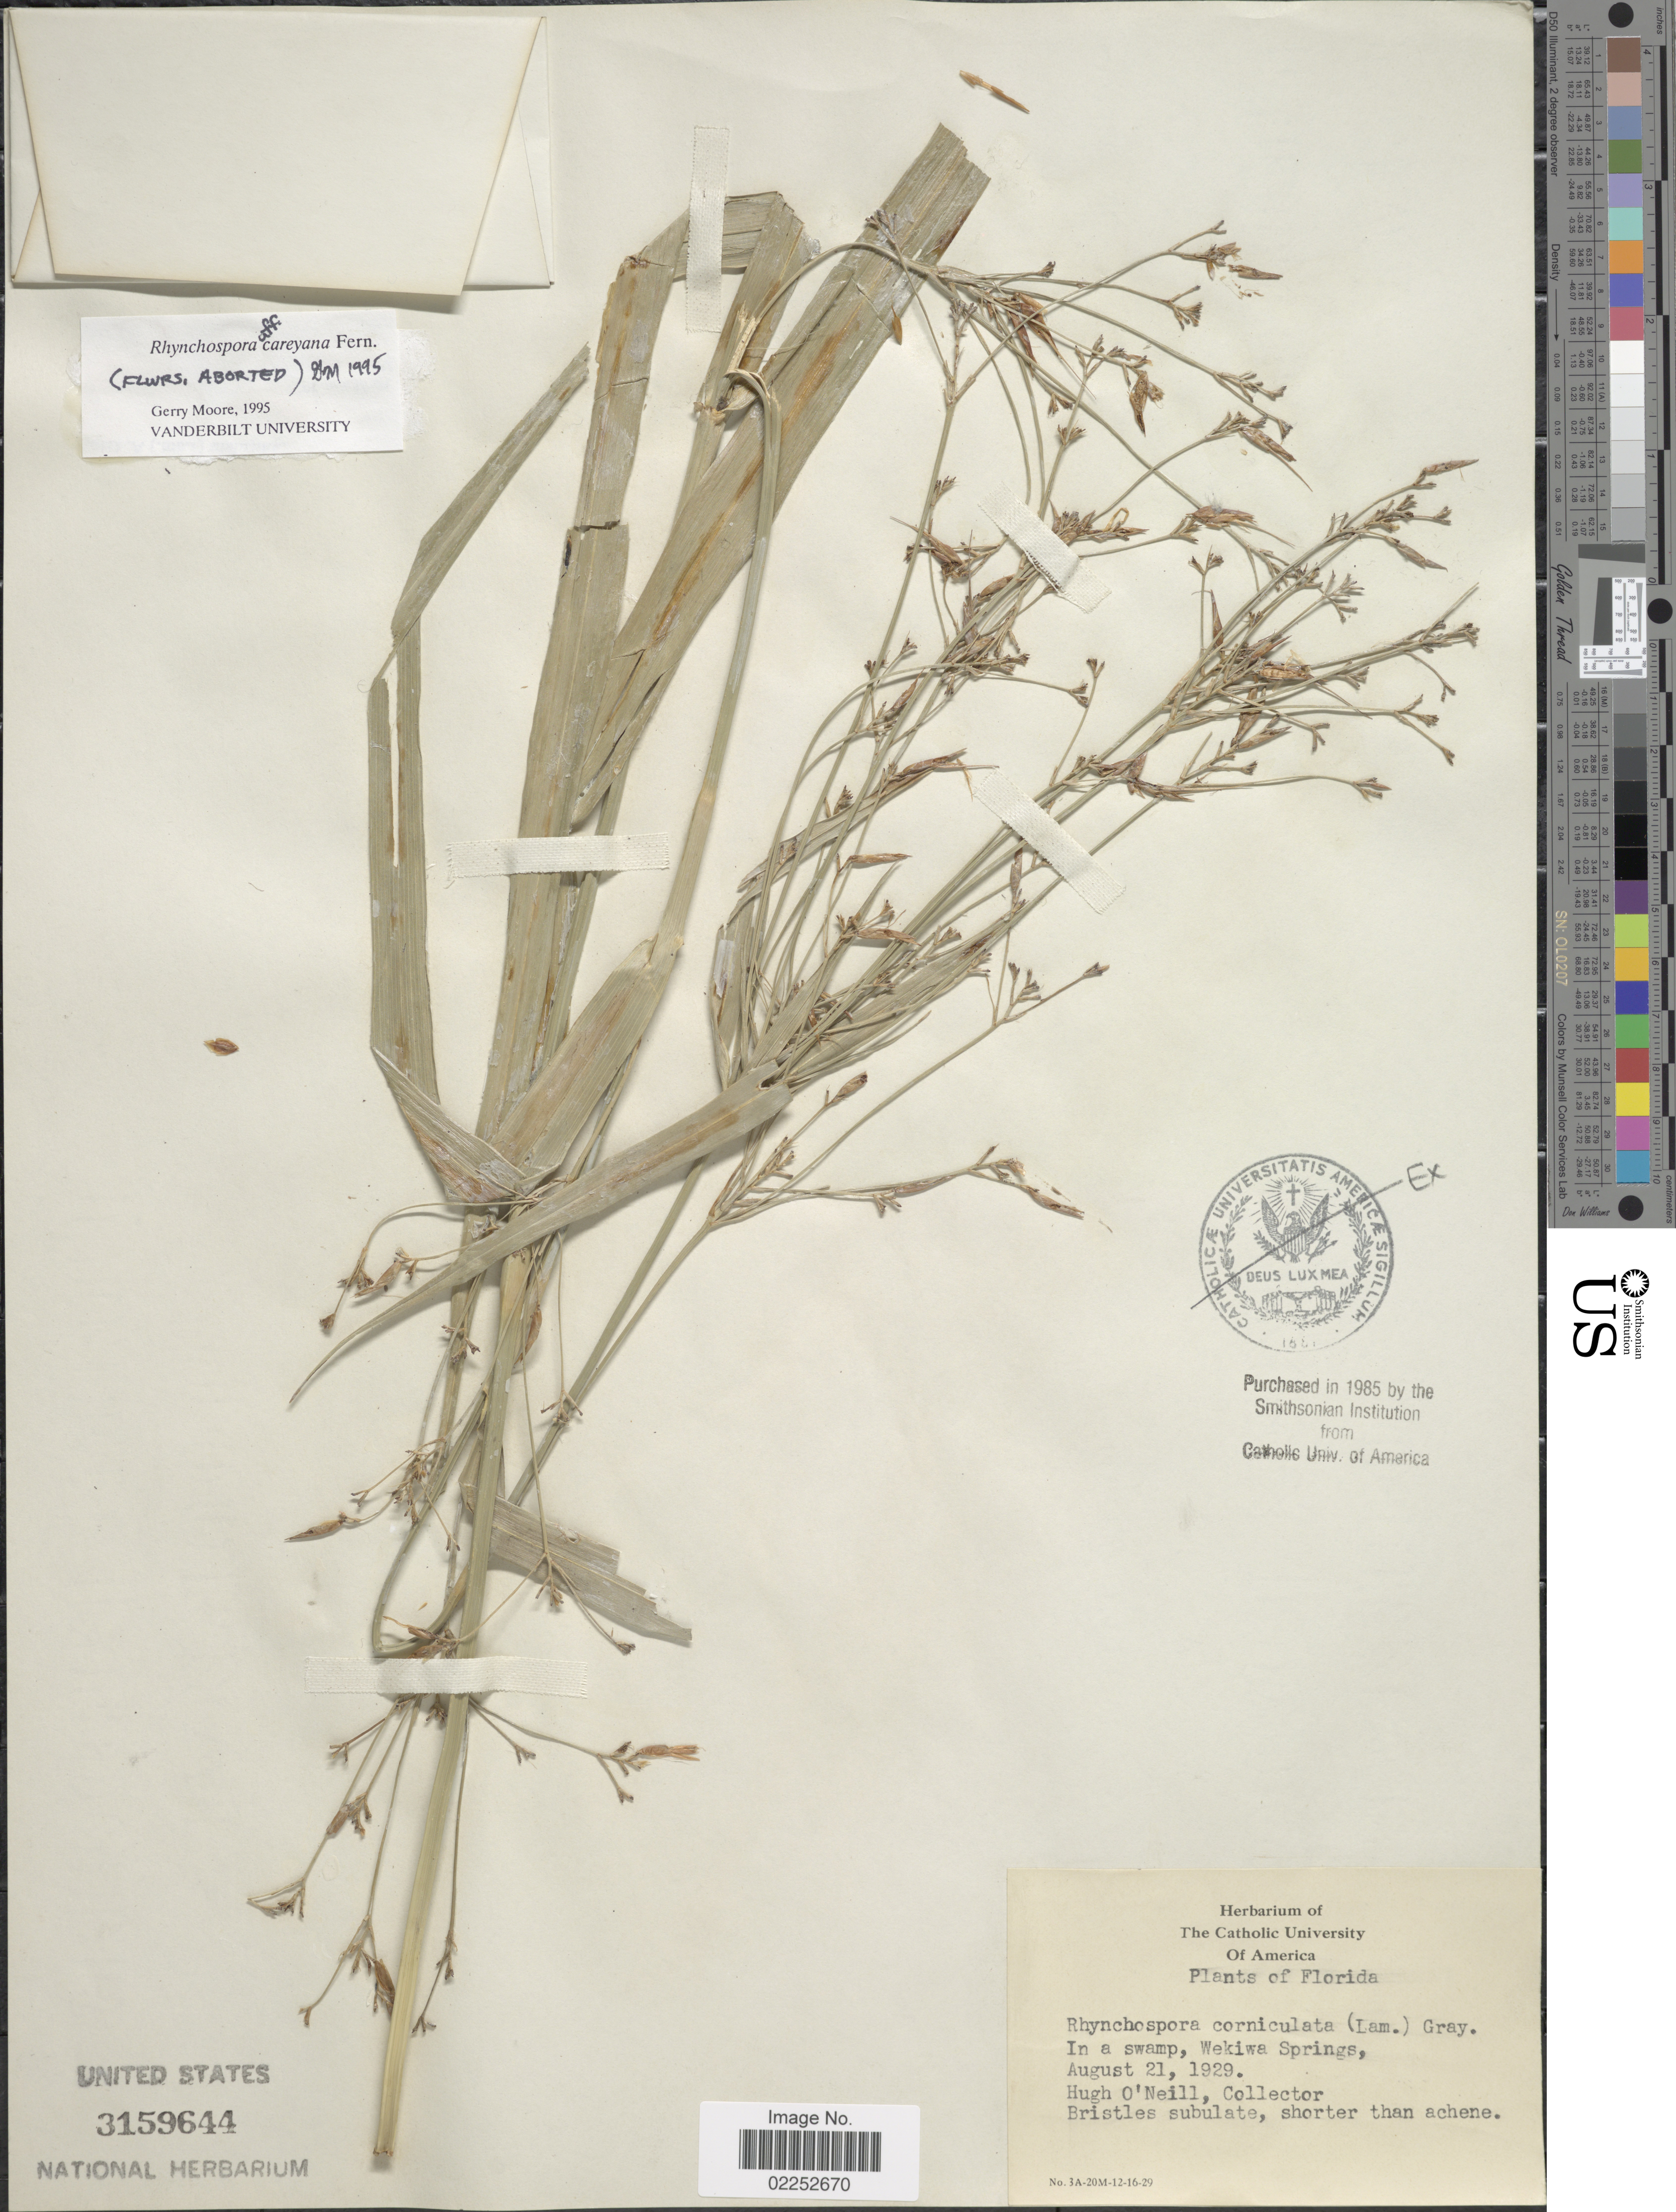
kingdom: Plantae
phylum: Tracheophyta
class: Liliopsida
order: Poales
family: Cyperaceae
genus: Rhynchospora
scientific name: Rhynchospora careyana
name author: Fernald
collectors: H. O'Neill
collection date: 1929-08-21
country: United States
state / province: Florida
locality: In a swamp, Wekiwa Springs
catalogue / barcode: US 3159644